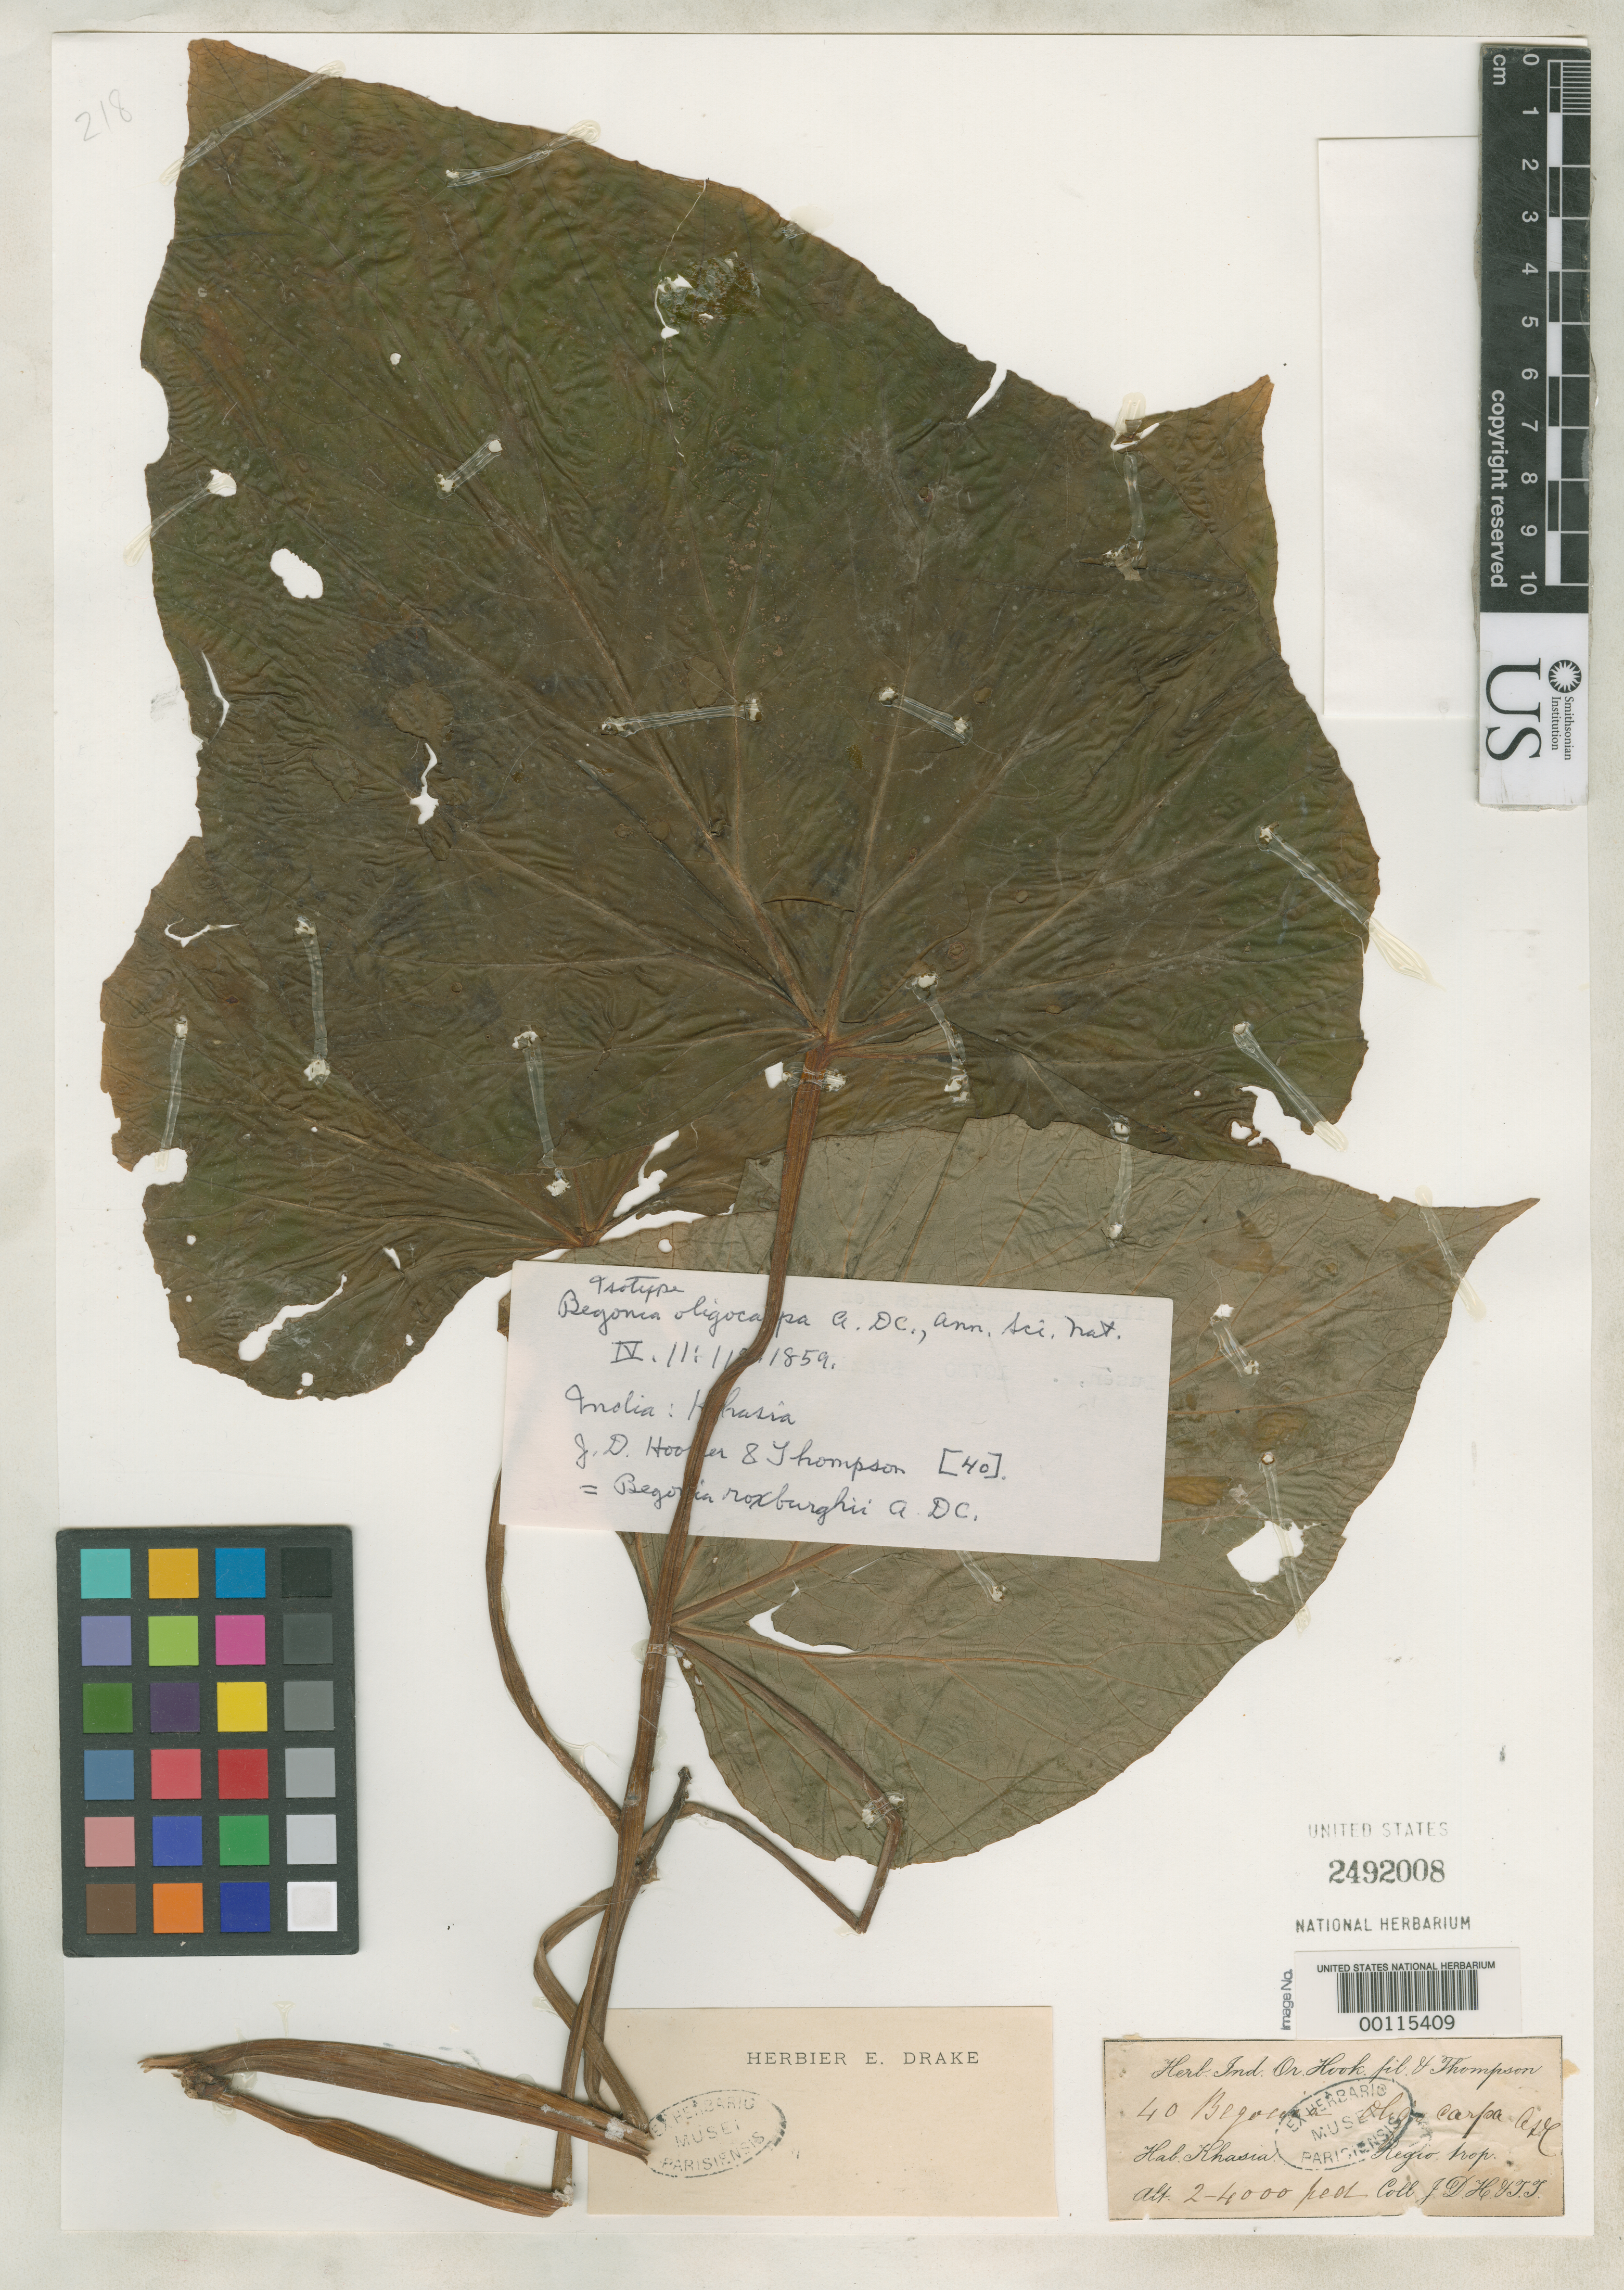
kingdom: Plantae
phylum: Tracheophyta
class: Magnoliopsida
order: Cucurbitales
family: Begoniaceae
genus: Begonia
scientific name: Begonia oligocarpa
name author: A. DC.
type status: Isotype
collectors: J. D. Hooker & T. Thompson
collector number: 40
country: India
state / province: Assam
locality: Khasia.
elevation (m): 610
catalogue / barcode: US 2492008